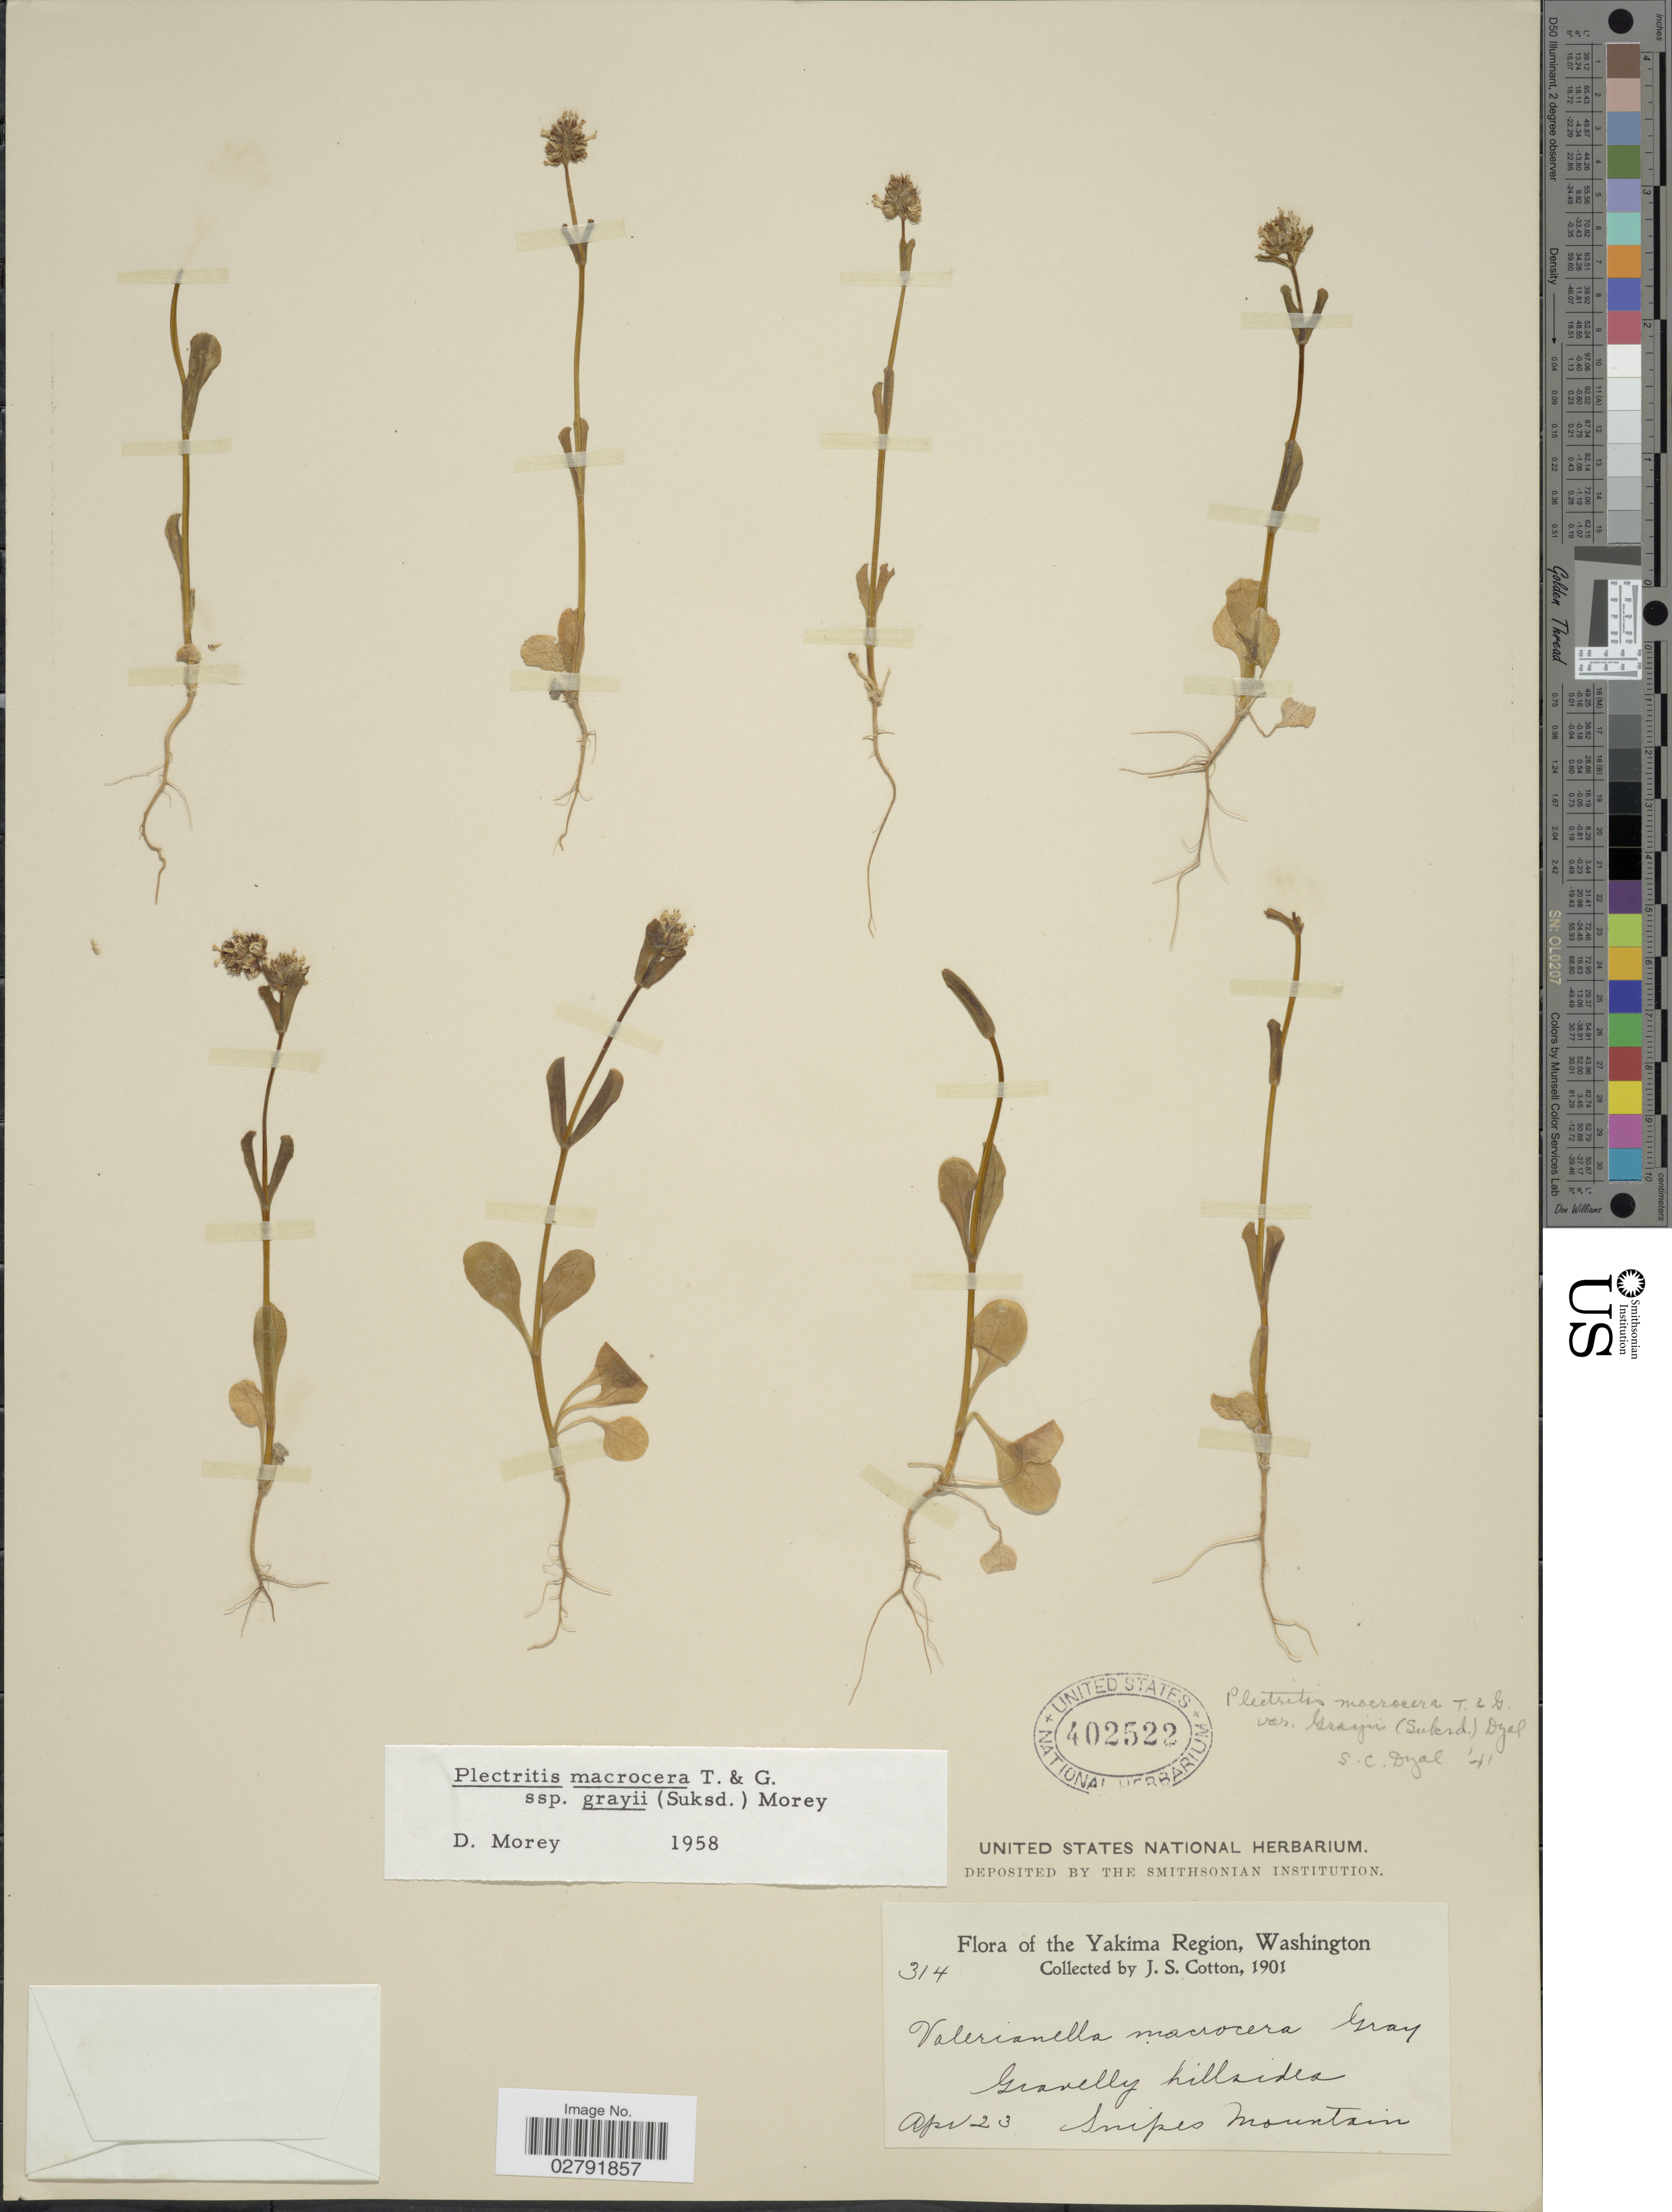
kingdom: Plantae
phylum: Tracheophyta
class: Magnoliopsida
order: Dipsacales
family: Caprifoliaceae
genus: Plectritis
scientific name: Plectritis macrocera subsp. grayi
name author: (Suksd.) Morey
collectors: J. S. Cotton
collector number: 314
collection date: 1901-04-23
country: United States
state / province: Washington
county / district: Yakima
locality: Yakima Region. Snipes Mountain.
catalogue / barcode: US 402522